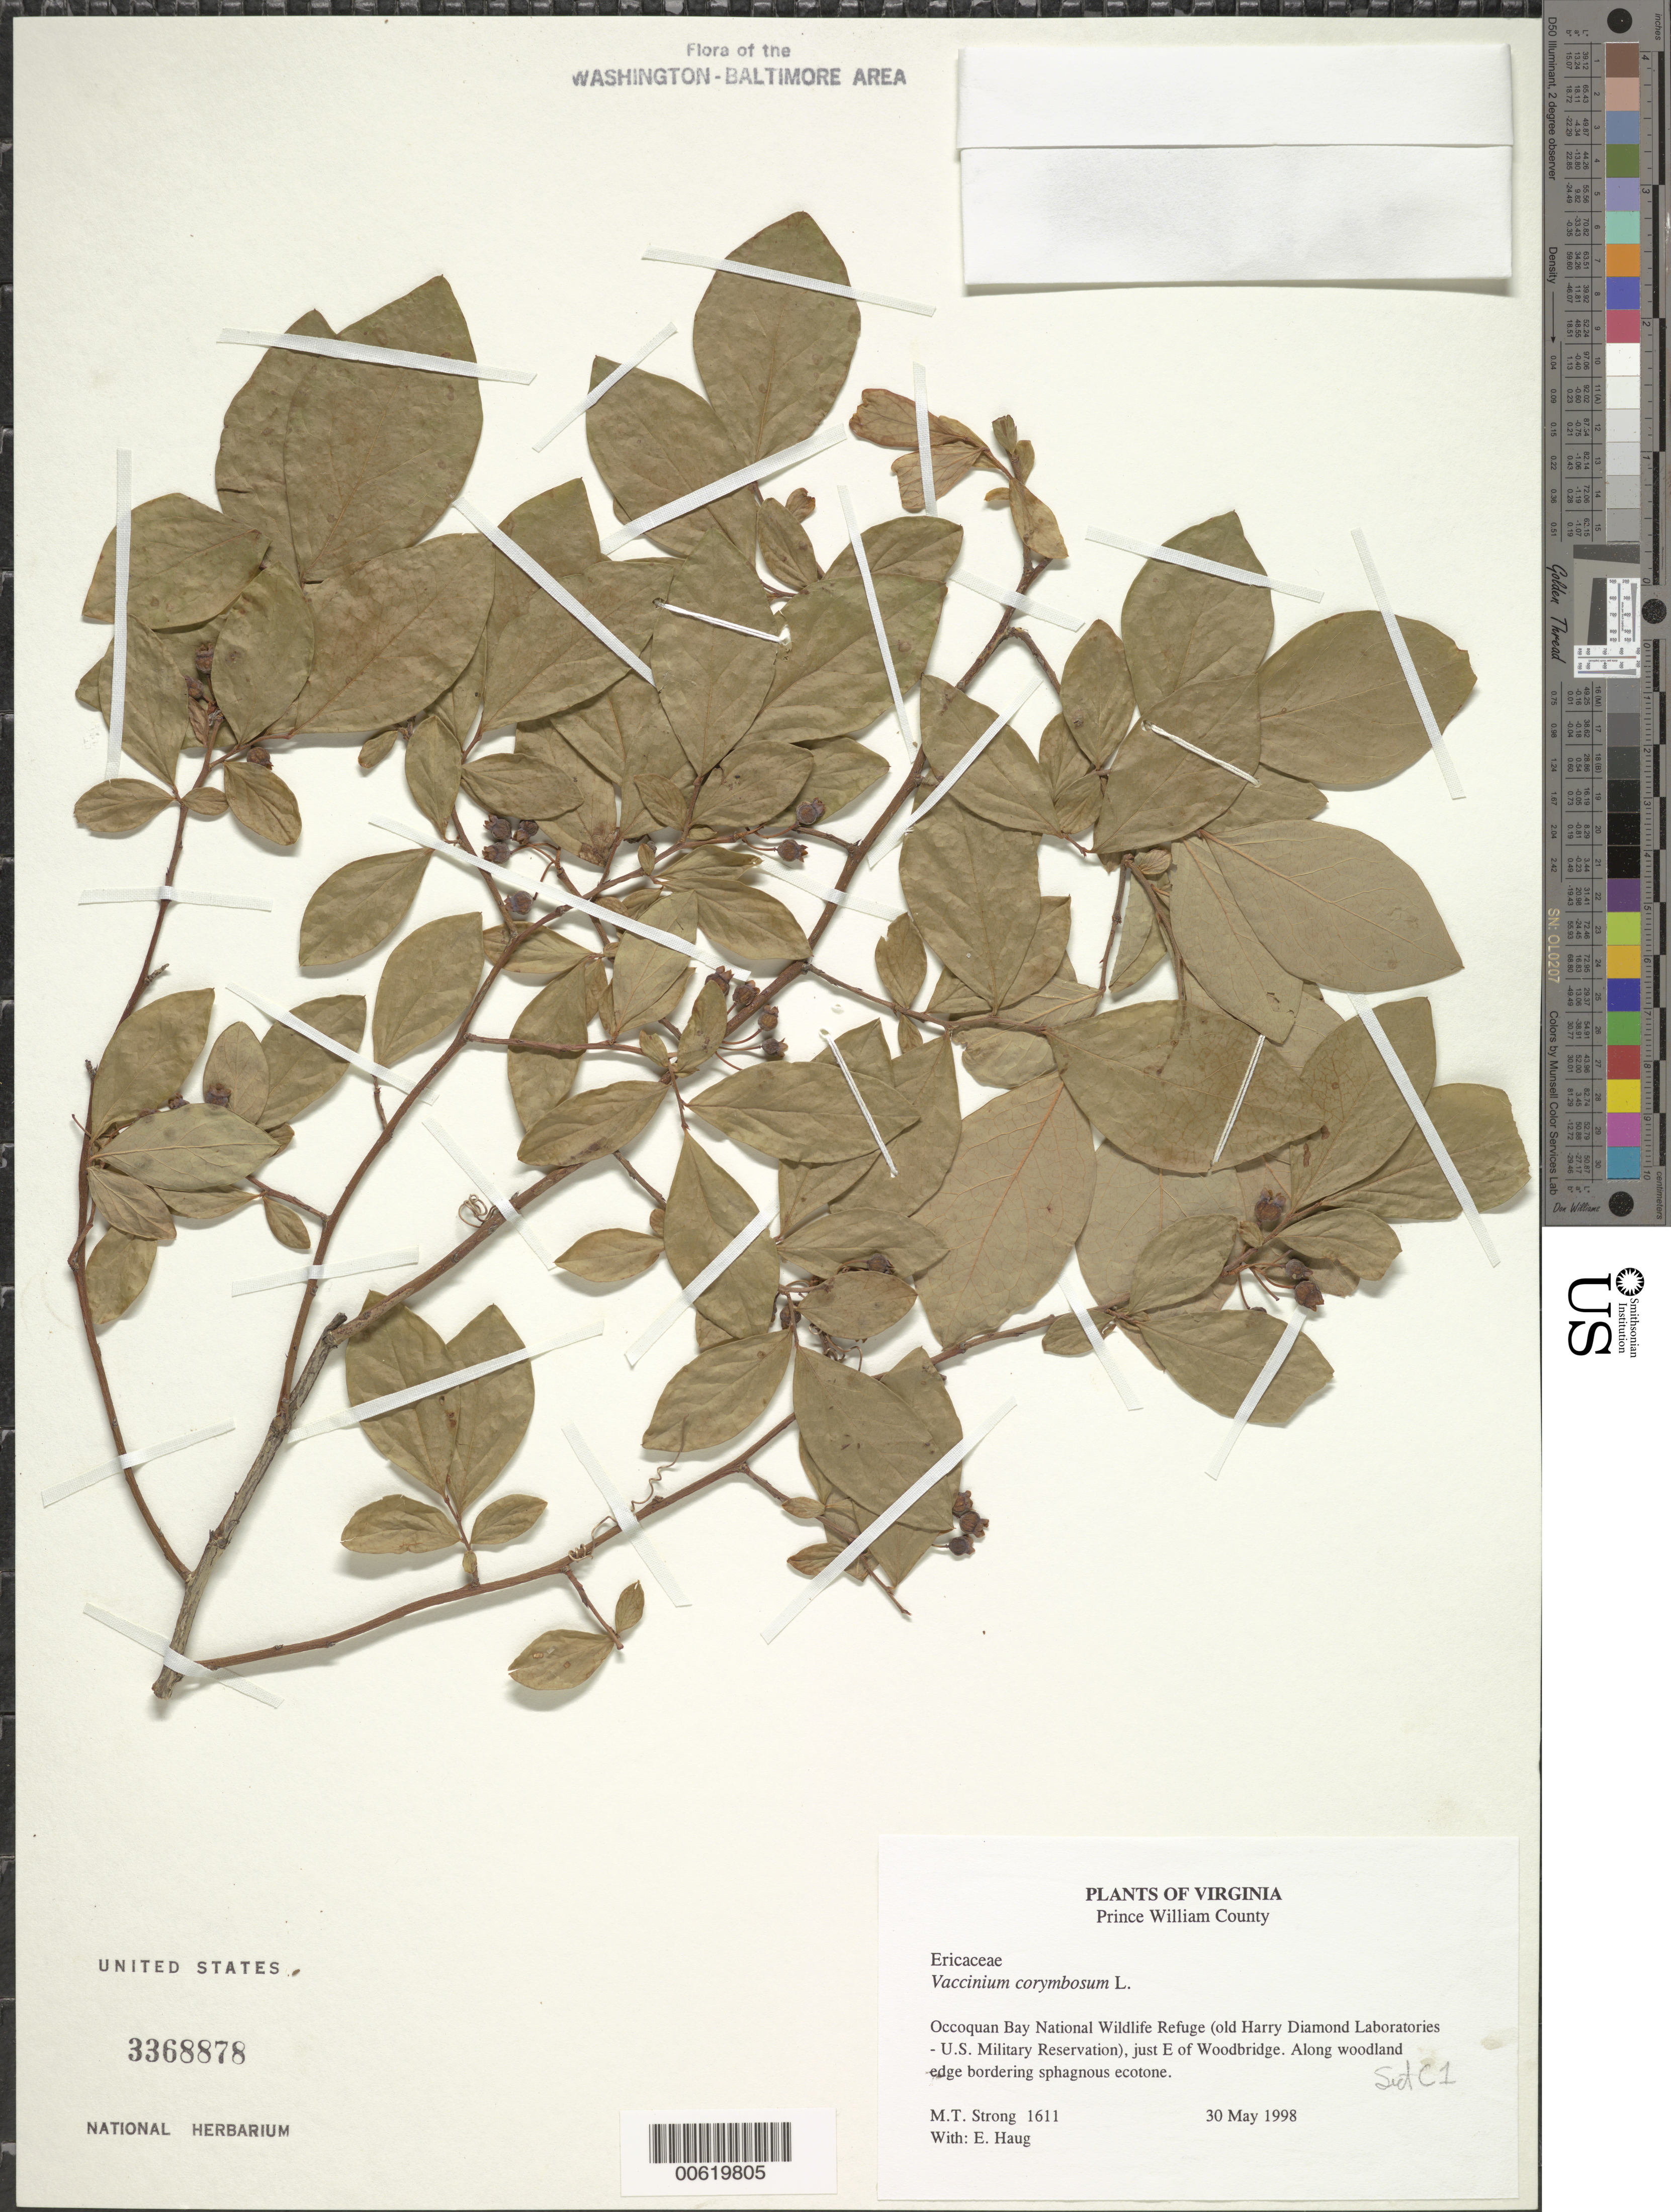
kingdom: Plantae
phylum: Tracheophyta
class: Magnoliopsida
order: Ericales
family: Ericaceae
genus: Vaccinium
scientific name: Vaccinium corymbosum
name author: L.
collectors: M. T. Strong & E. Haug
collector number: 1611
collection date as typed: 30 May 1998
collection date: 1998-05-30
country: United States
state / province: Virginia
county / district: Prince William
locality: Occoquan Bay National Wildlife Refuge (old Harry Diamond Laboratories - U.S. Military Reservation), just E of Woodbridge.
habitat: Along woodland edge bordering sphagnous ecotone.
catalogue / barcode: US 3368878